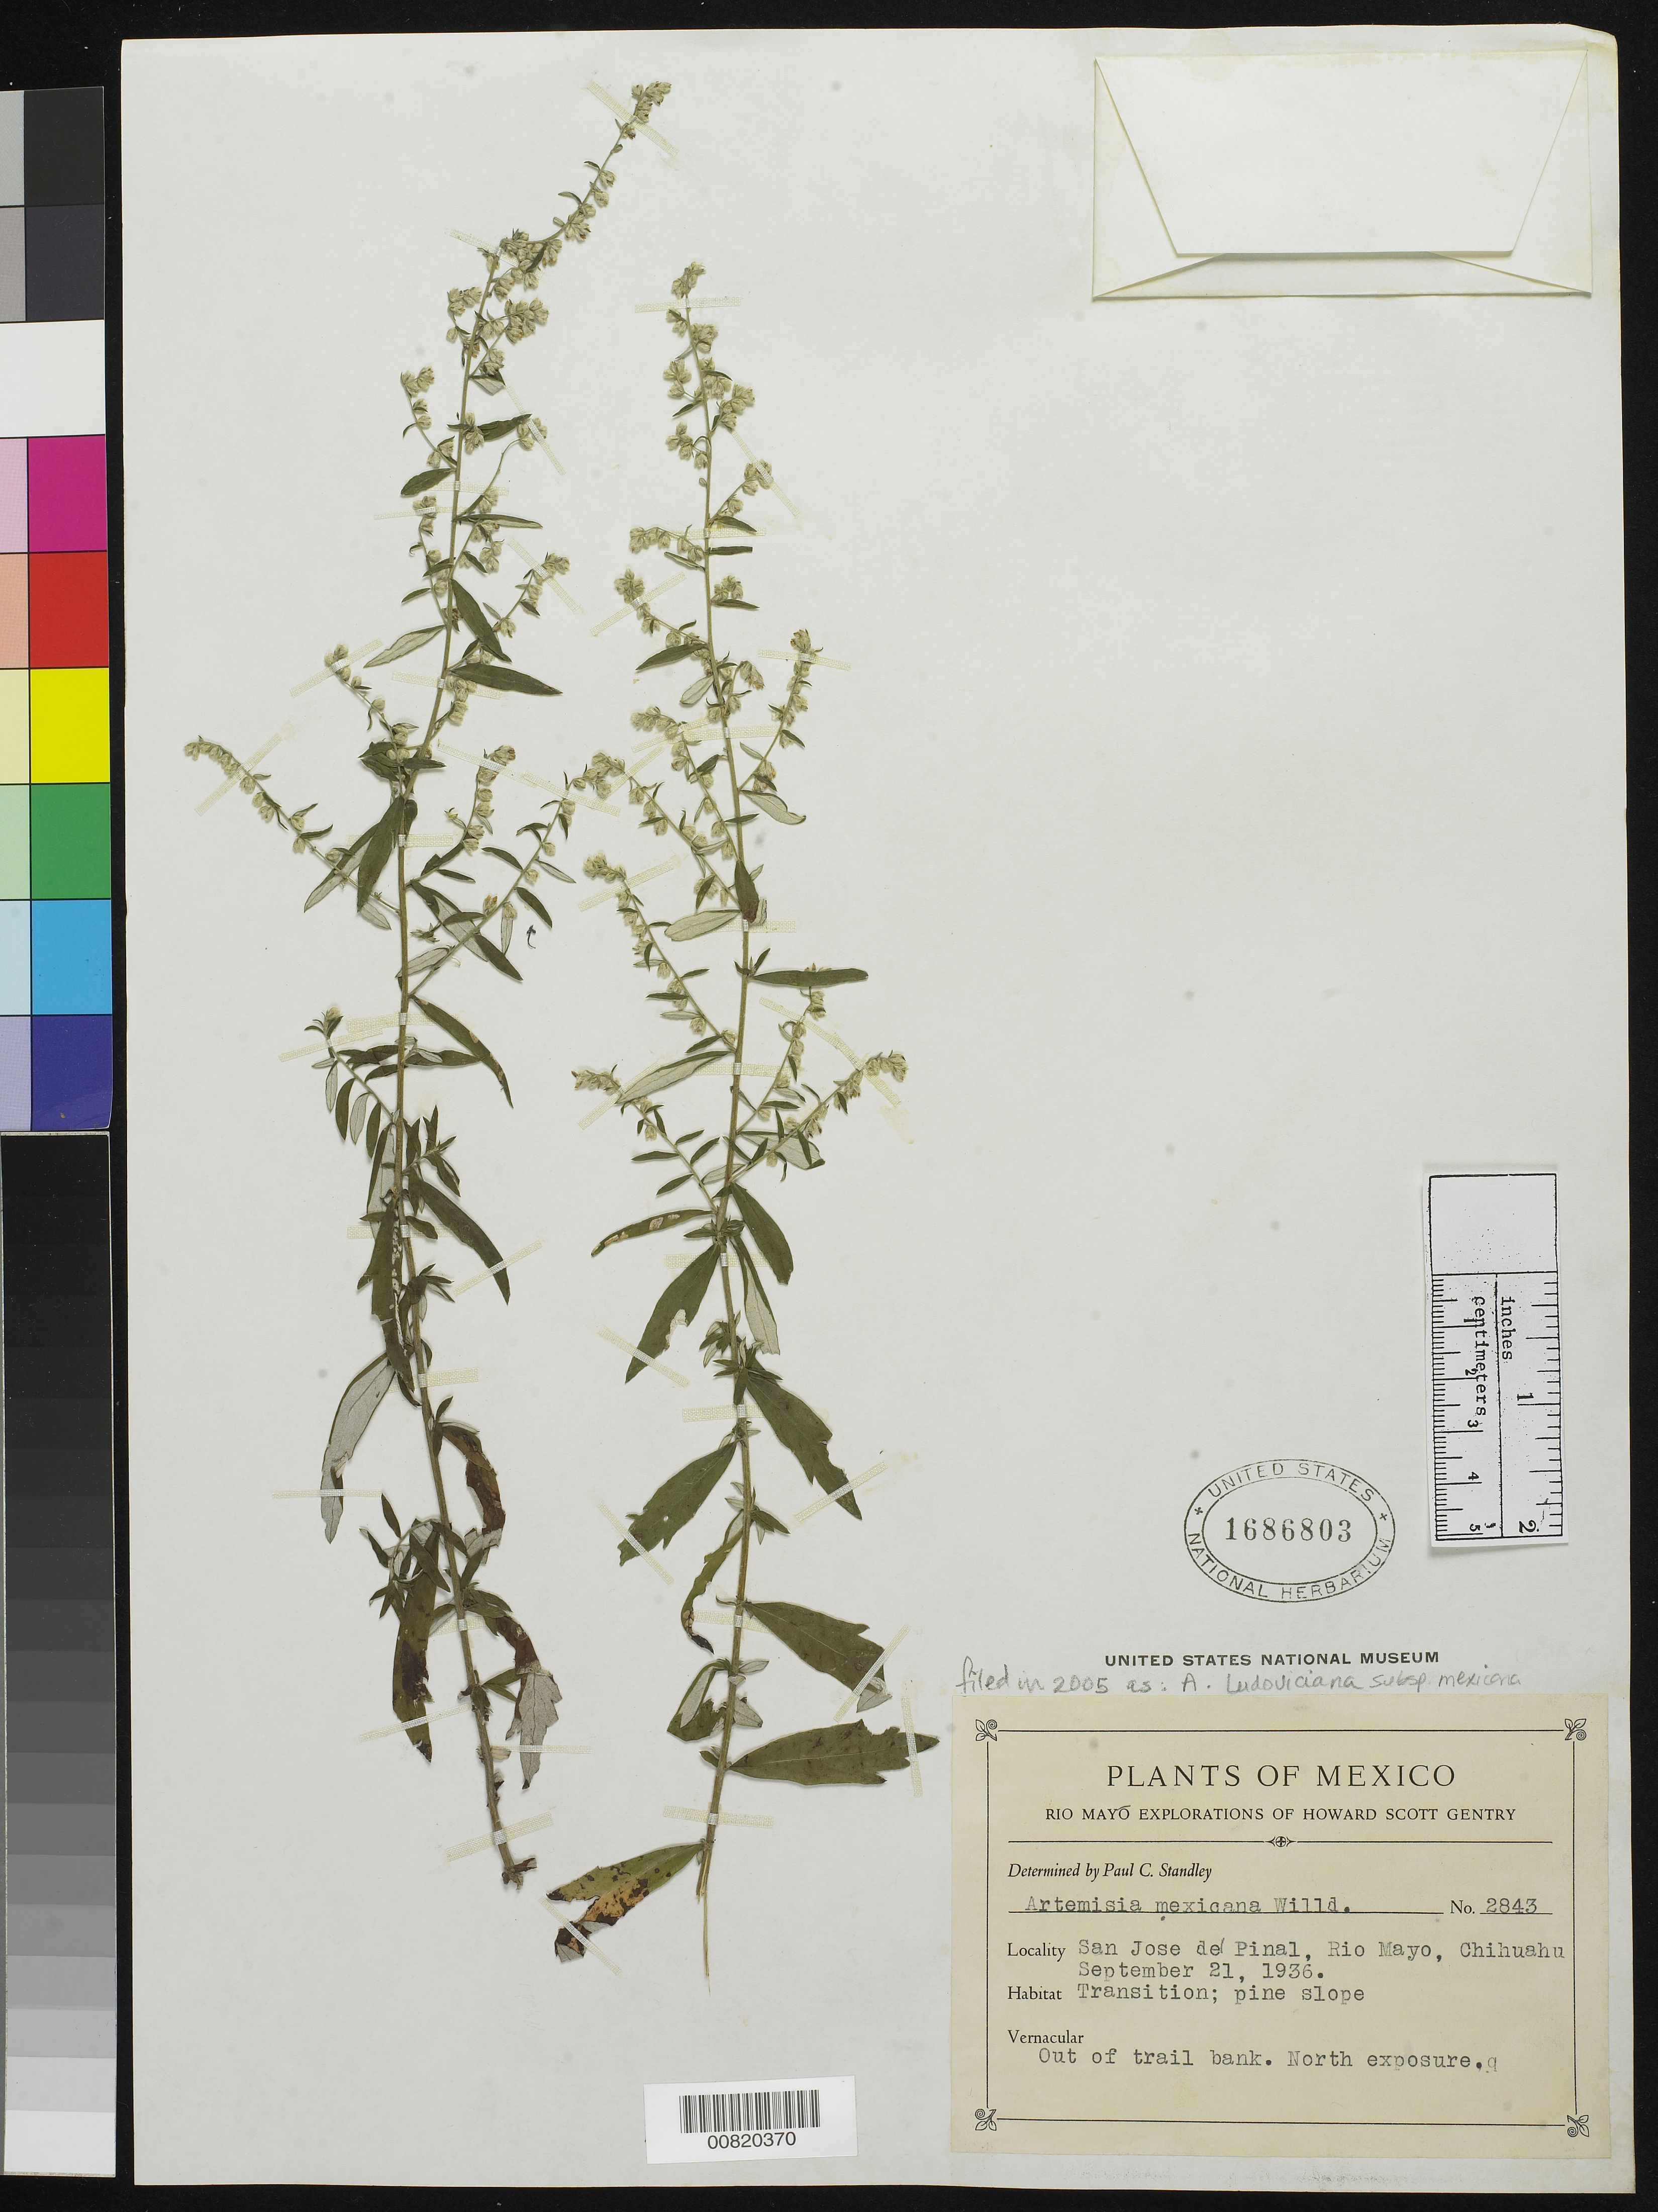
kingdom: Plantae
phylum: Tracheophyta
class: Magnoliopsida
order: Asterales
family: Asteraceae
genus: Artemisia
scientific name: Artemisia ludoviciana subsp. mexicana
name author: (Willd. ex Spreng.) D.D. Keck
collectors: H. S. Gentry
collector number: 2843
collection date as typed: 21 Sep 1936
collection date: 1936-09-21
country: Mexico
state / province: Chihuahua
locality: San José del Pinal, Rio Mayo, Chihuahua.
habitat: Transition; Pine slope.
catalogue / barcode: US 1686803